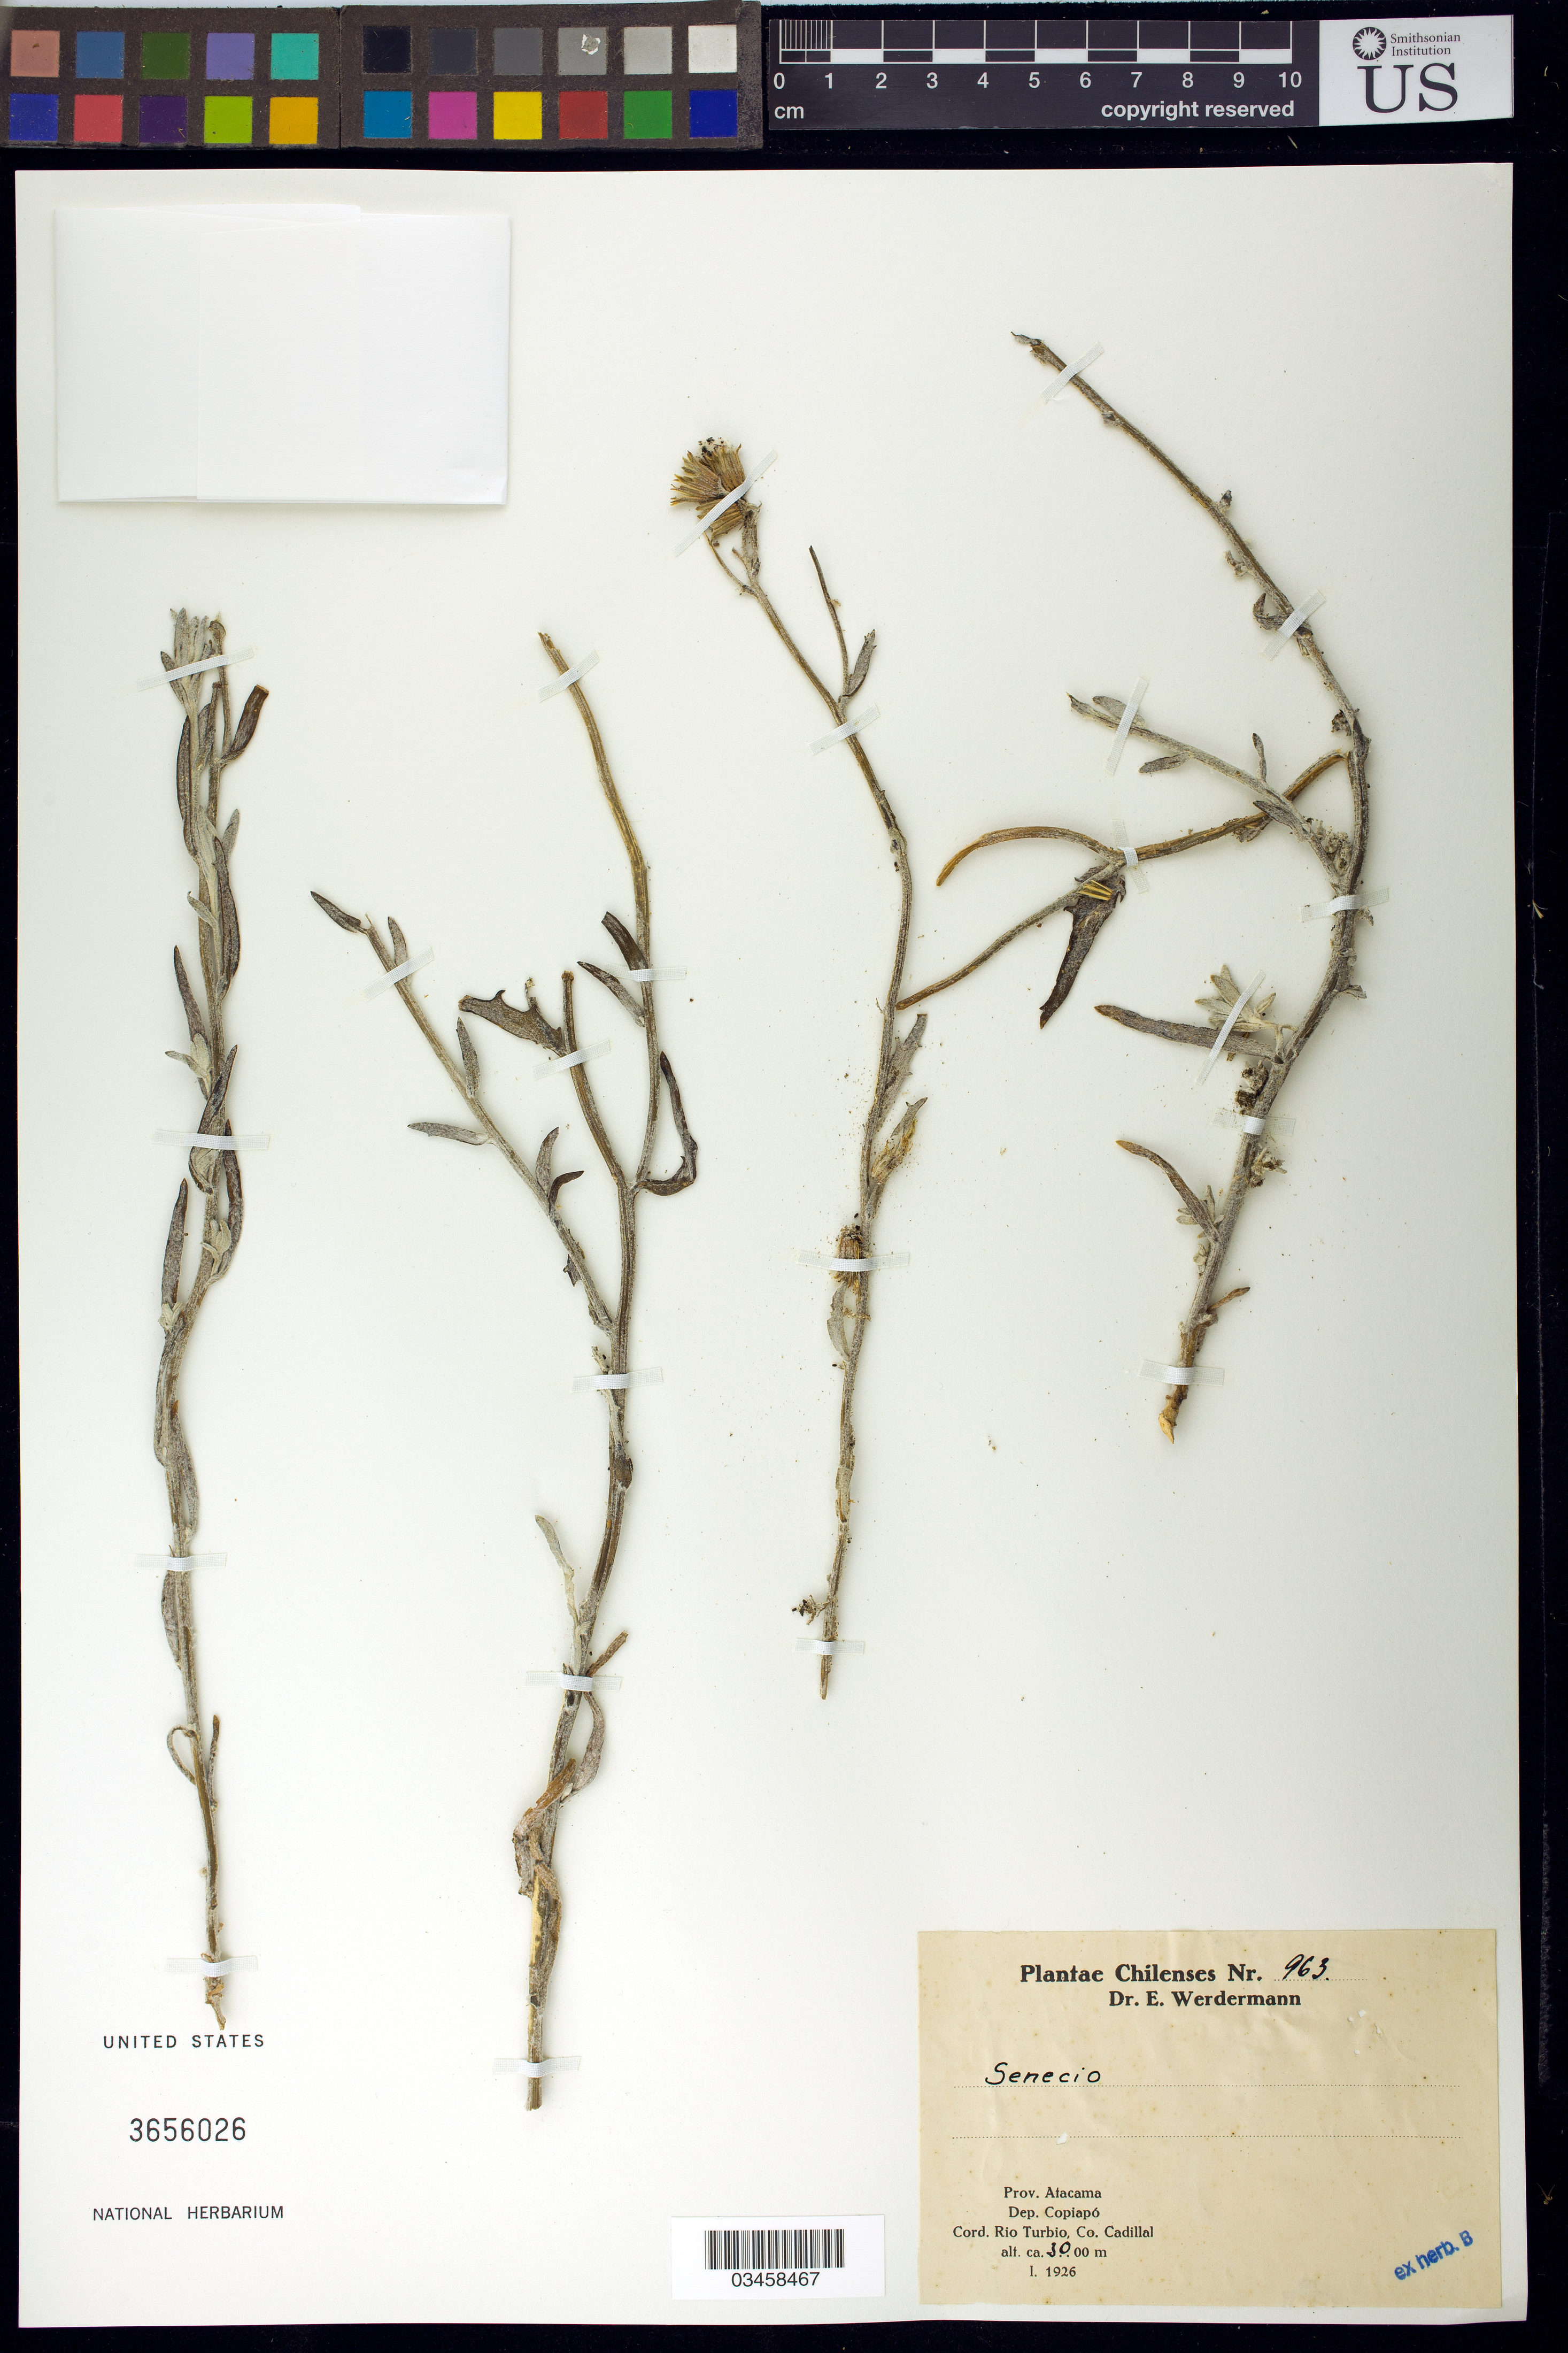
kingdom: Plantae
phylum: Tracheophyta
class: Magnoliopsida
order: Asterales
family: Asteraceae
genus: Senecio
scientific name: Senecio sp.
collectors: E. Werdermann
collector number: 963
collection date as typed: Jan 1926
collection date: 1926-01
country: Chile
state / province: Atacama (III)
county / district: Copiapó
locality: Cord. co. pulido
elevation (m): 3500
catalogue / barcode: US 3656026